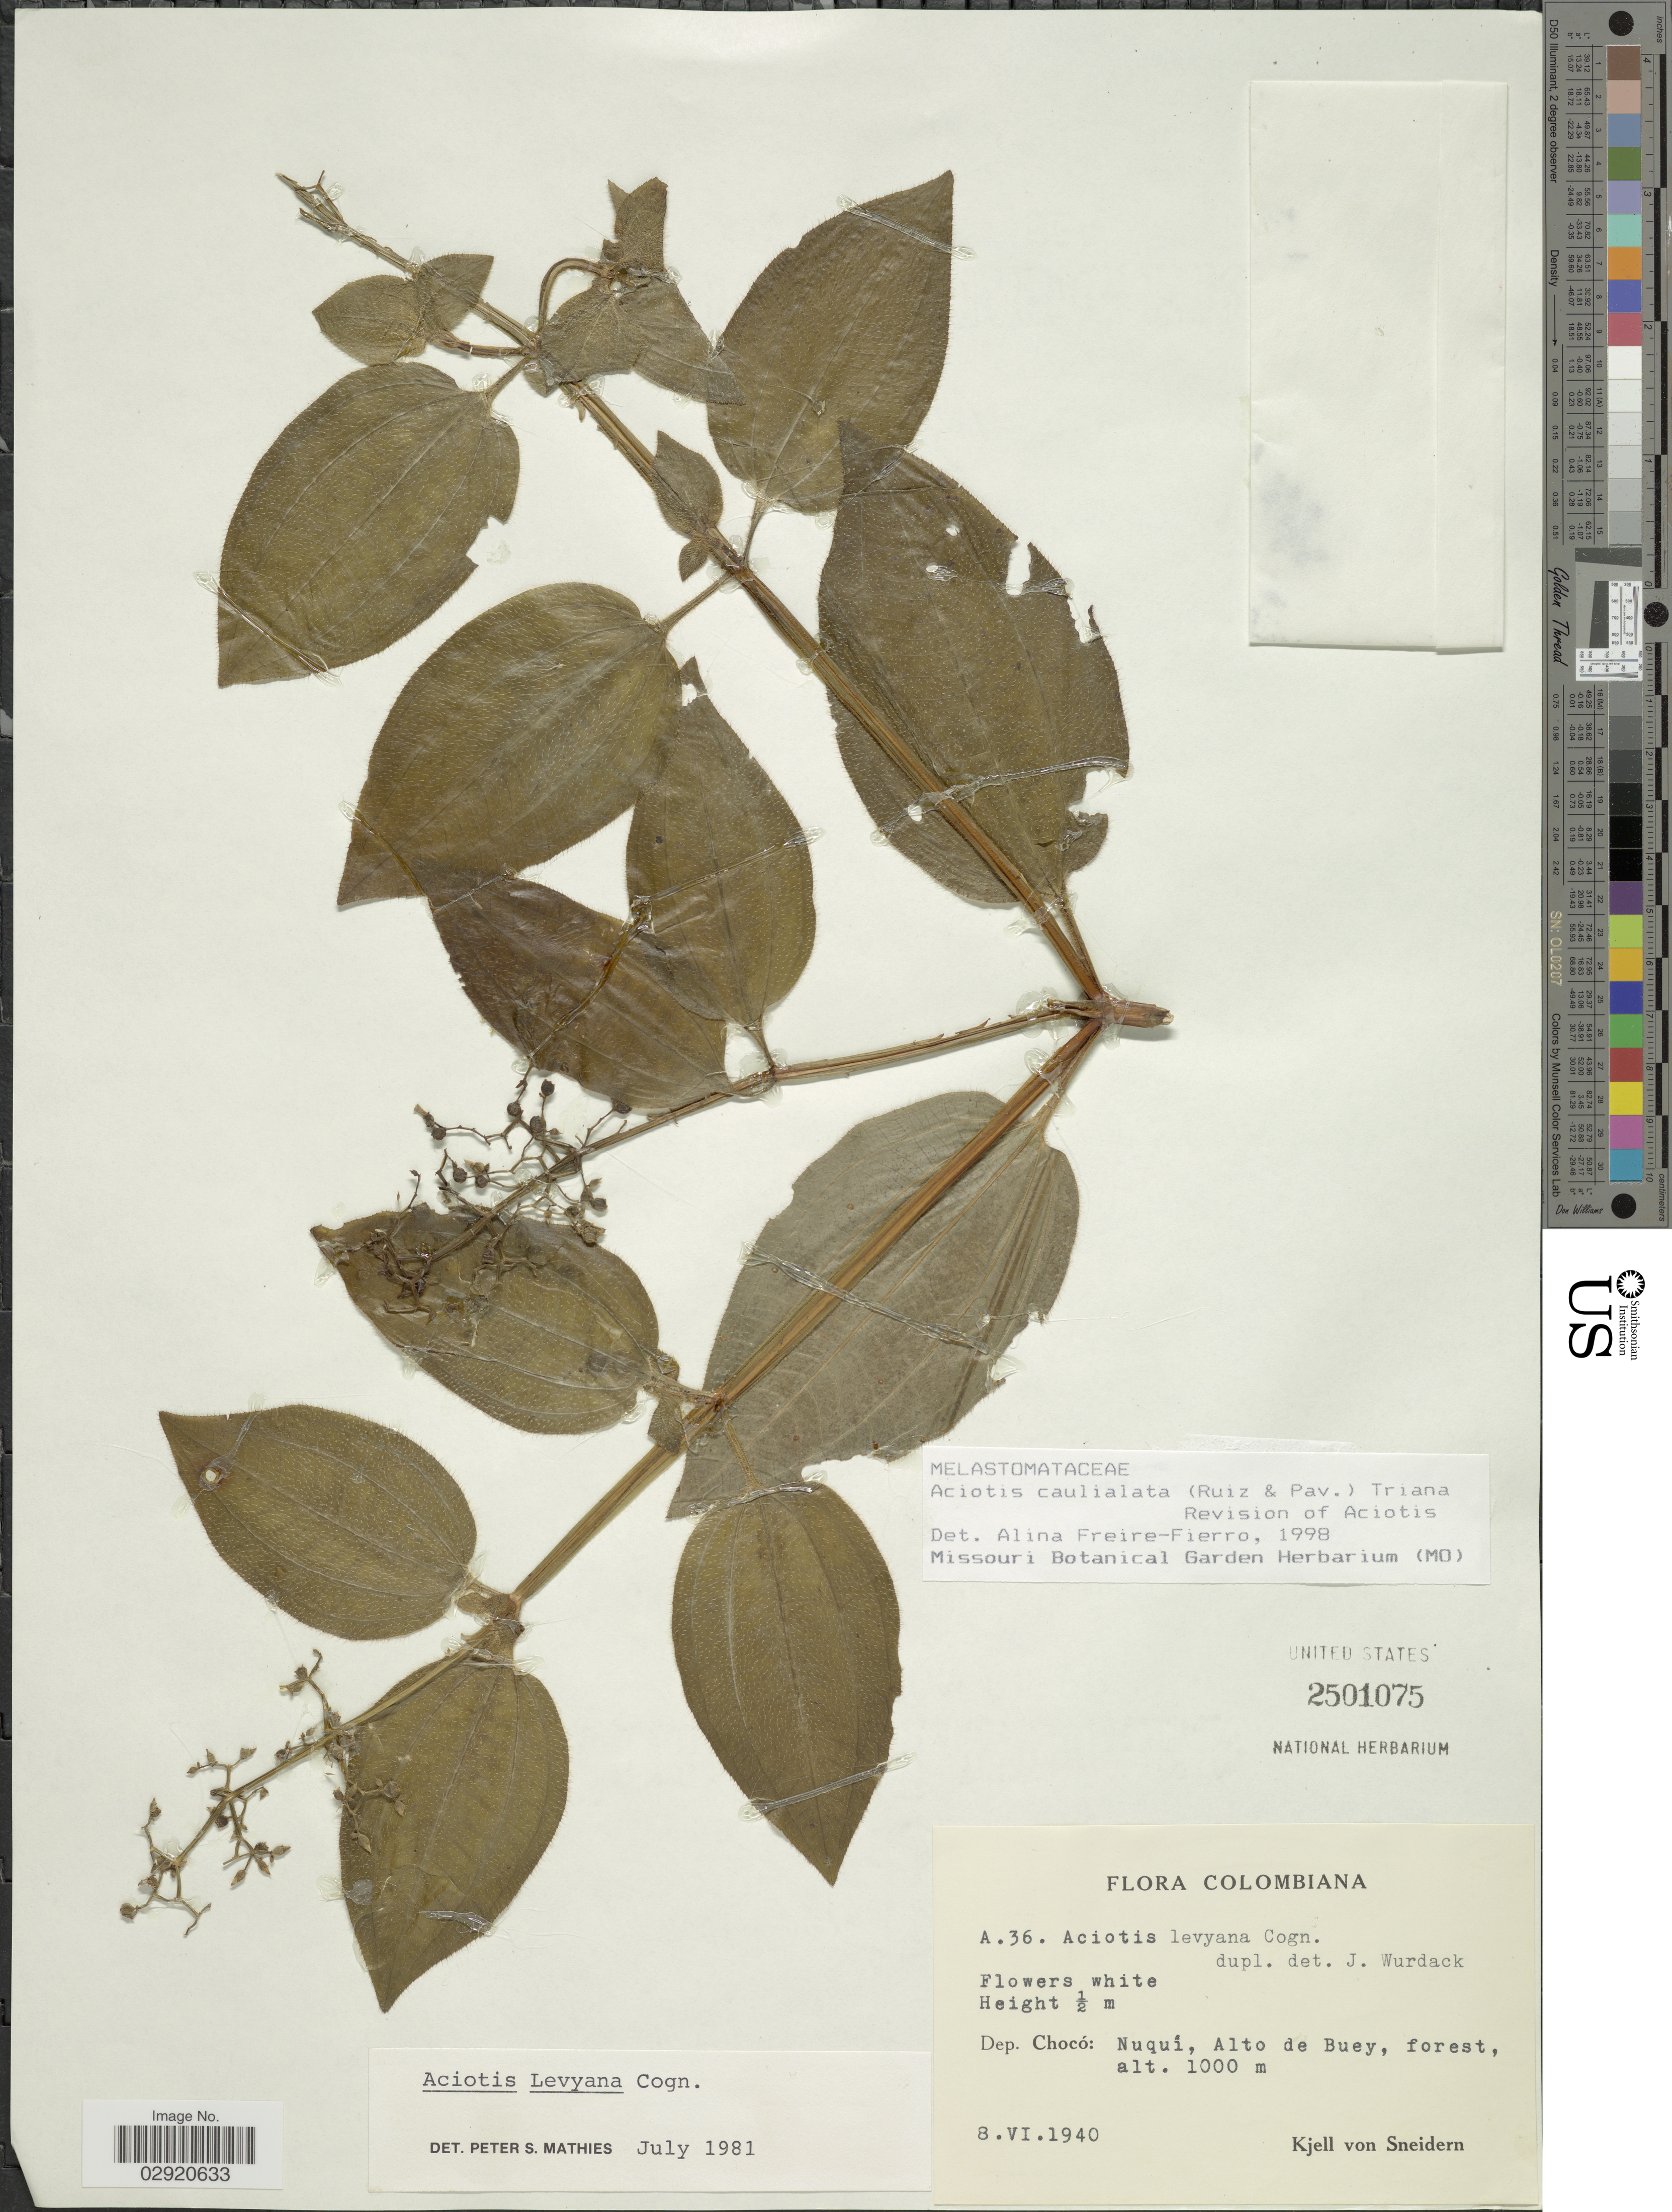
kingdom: Plantae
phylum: Tracheophyta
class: Magnoliopsida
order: Myrtales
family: Melastomataceae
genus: Aciotis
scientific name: Aciotis rubricaulis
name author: (Mart. ex DC.) Triana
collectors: K. von Sneidern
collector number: A36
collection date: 1940-06-08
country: Colombia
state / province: Chocó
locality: Dep. Chocó: Nuquí, Alto de Buey.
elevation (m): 1000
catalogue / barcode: US 2501075